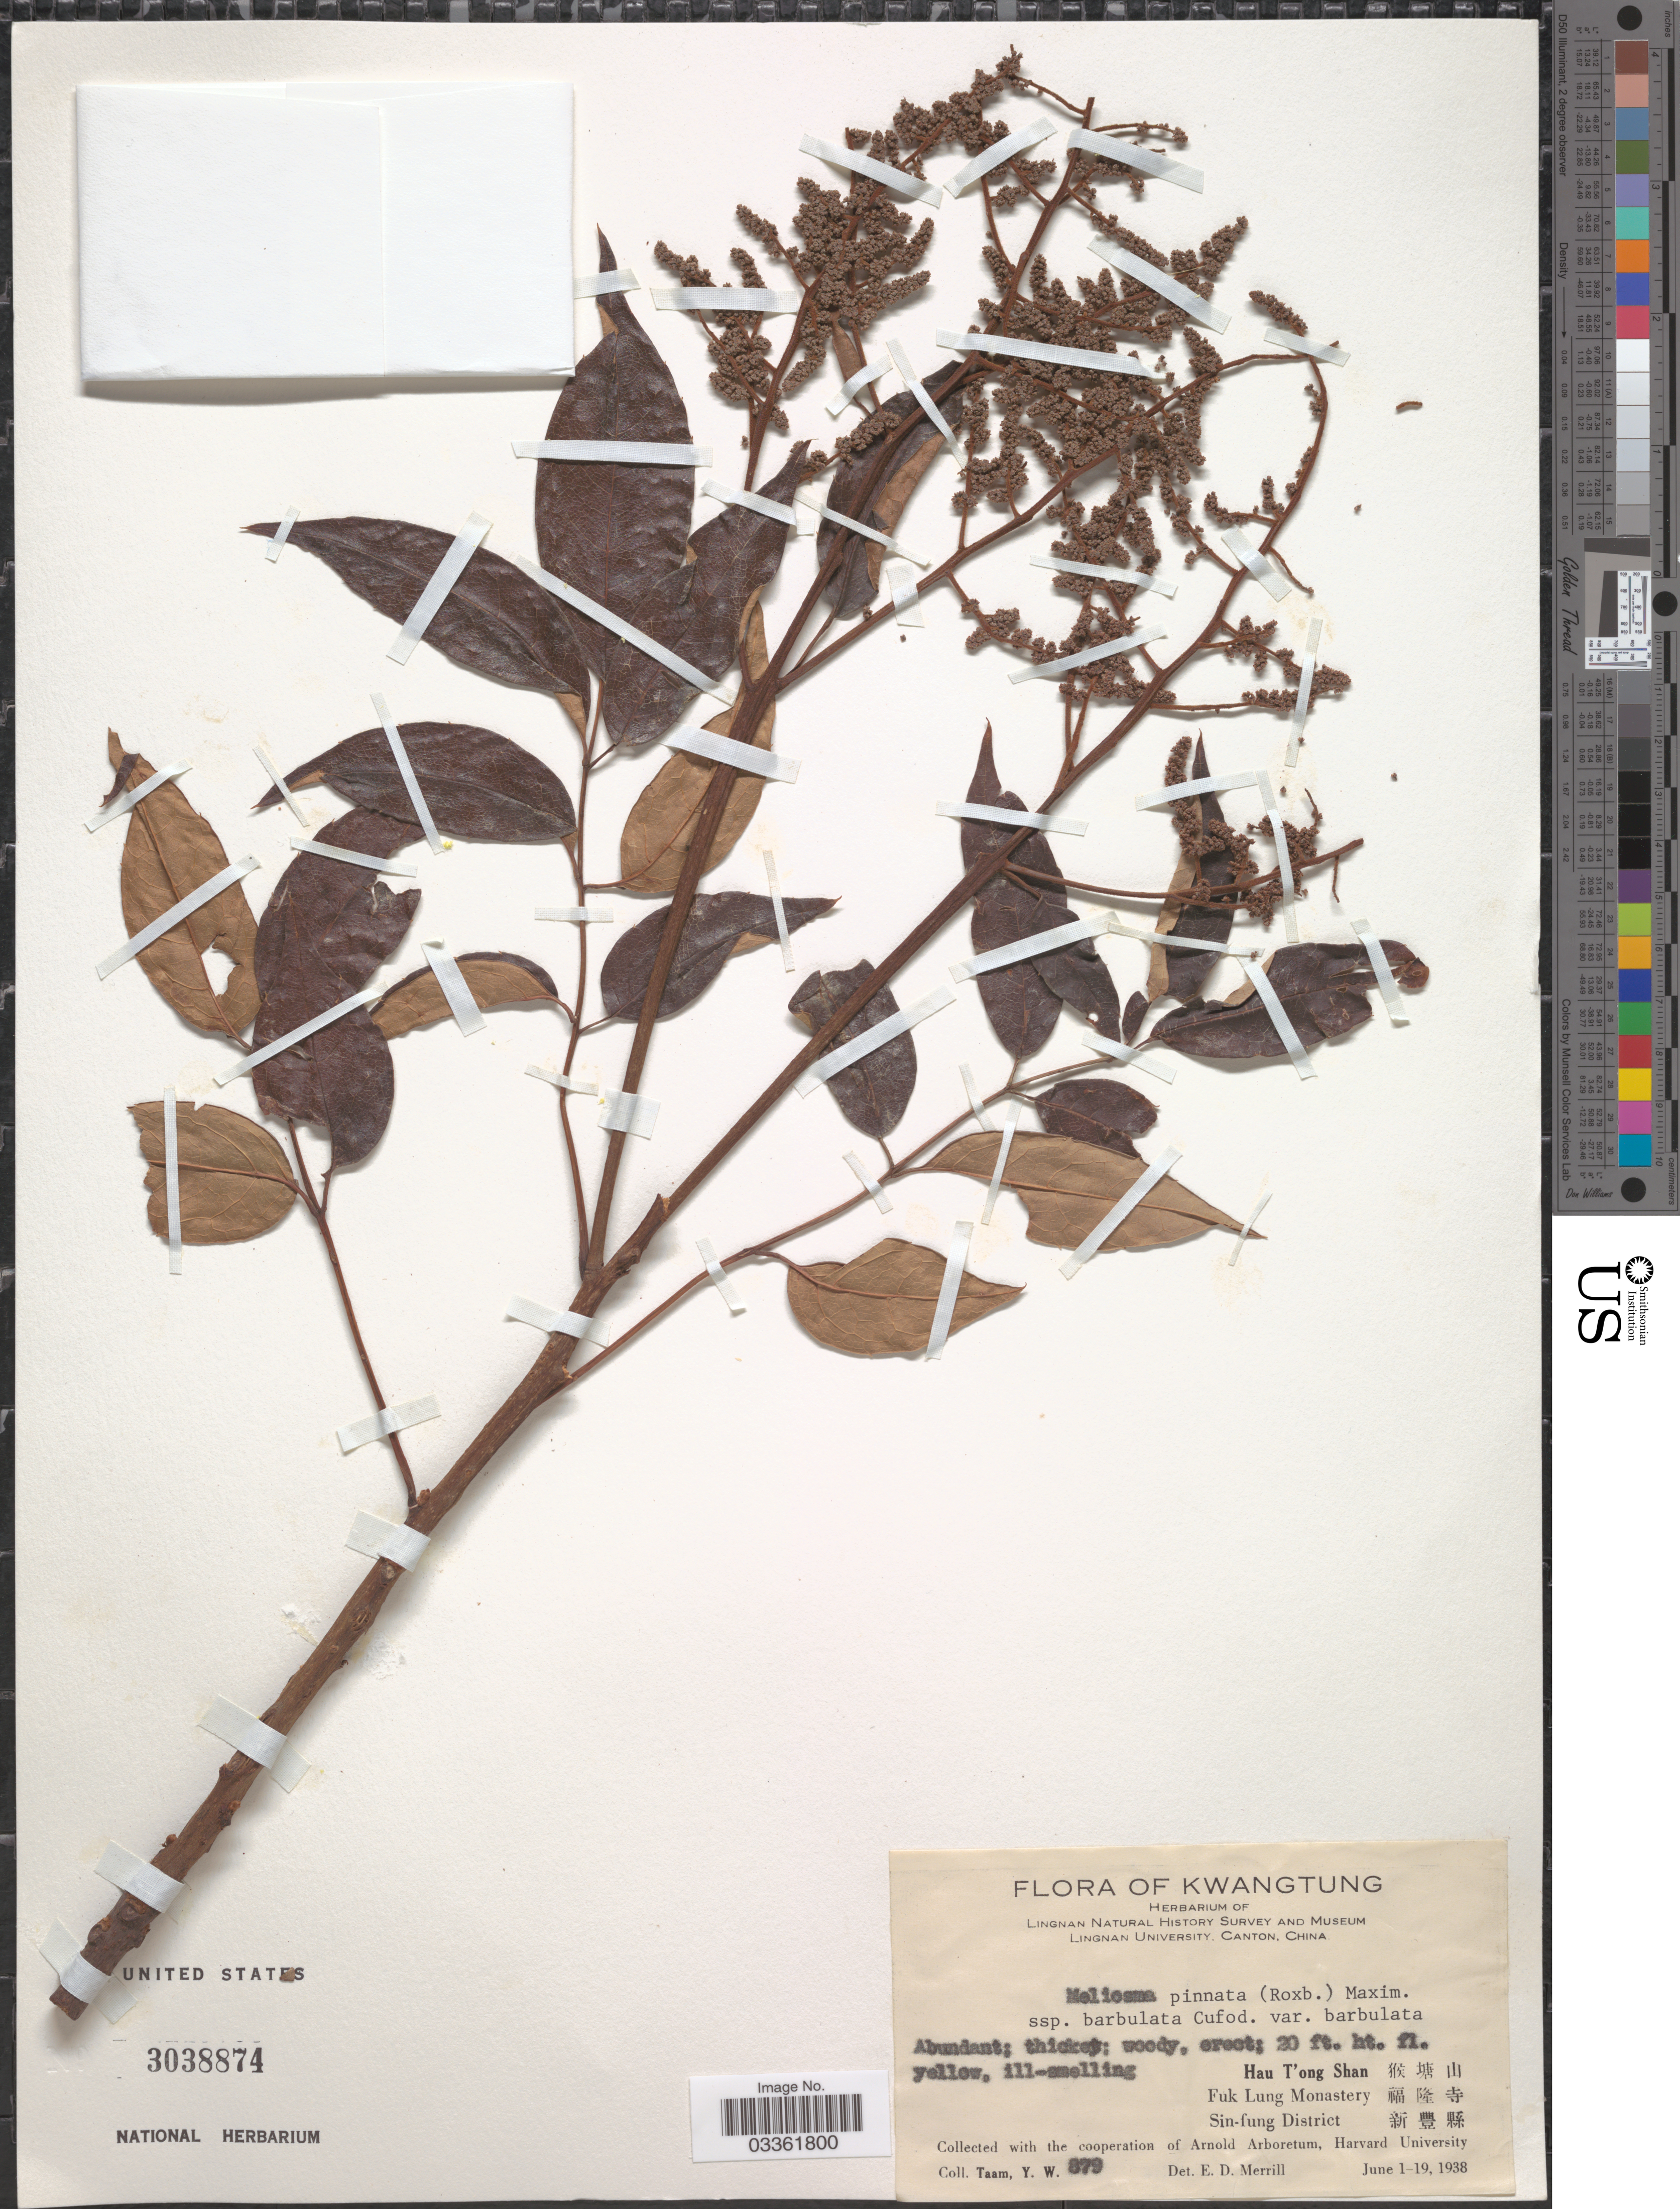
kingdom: Plantae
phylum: Tracheophyta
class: Magnoliopsida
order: Proteales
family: Sabiaceae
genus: Meliosma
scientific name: Meliosma pinnata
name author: Maxim.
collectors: Y. W. Taam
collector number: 879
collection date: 1938-06-01/1938-06-19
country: China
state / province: Guangdong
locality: Kwangtung, Hau T'ong Shan X, Fuk Lung Monastery X, Sin-fung District X.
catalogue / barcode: US 3038874